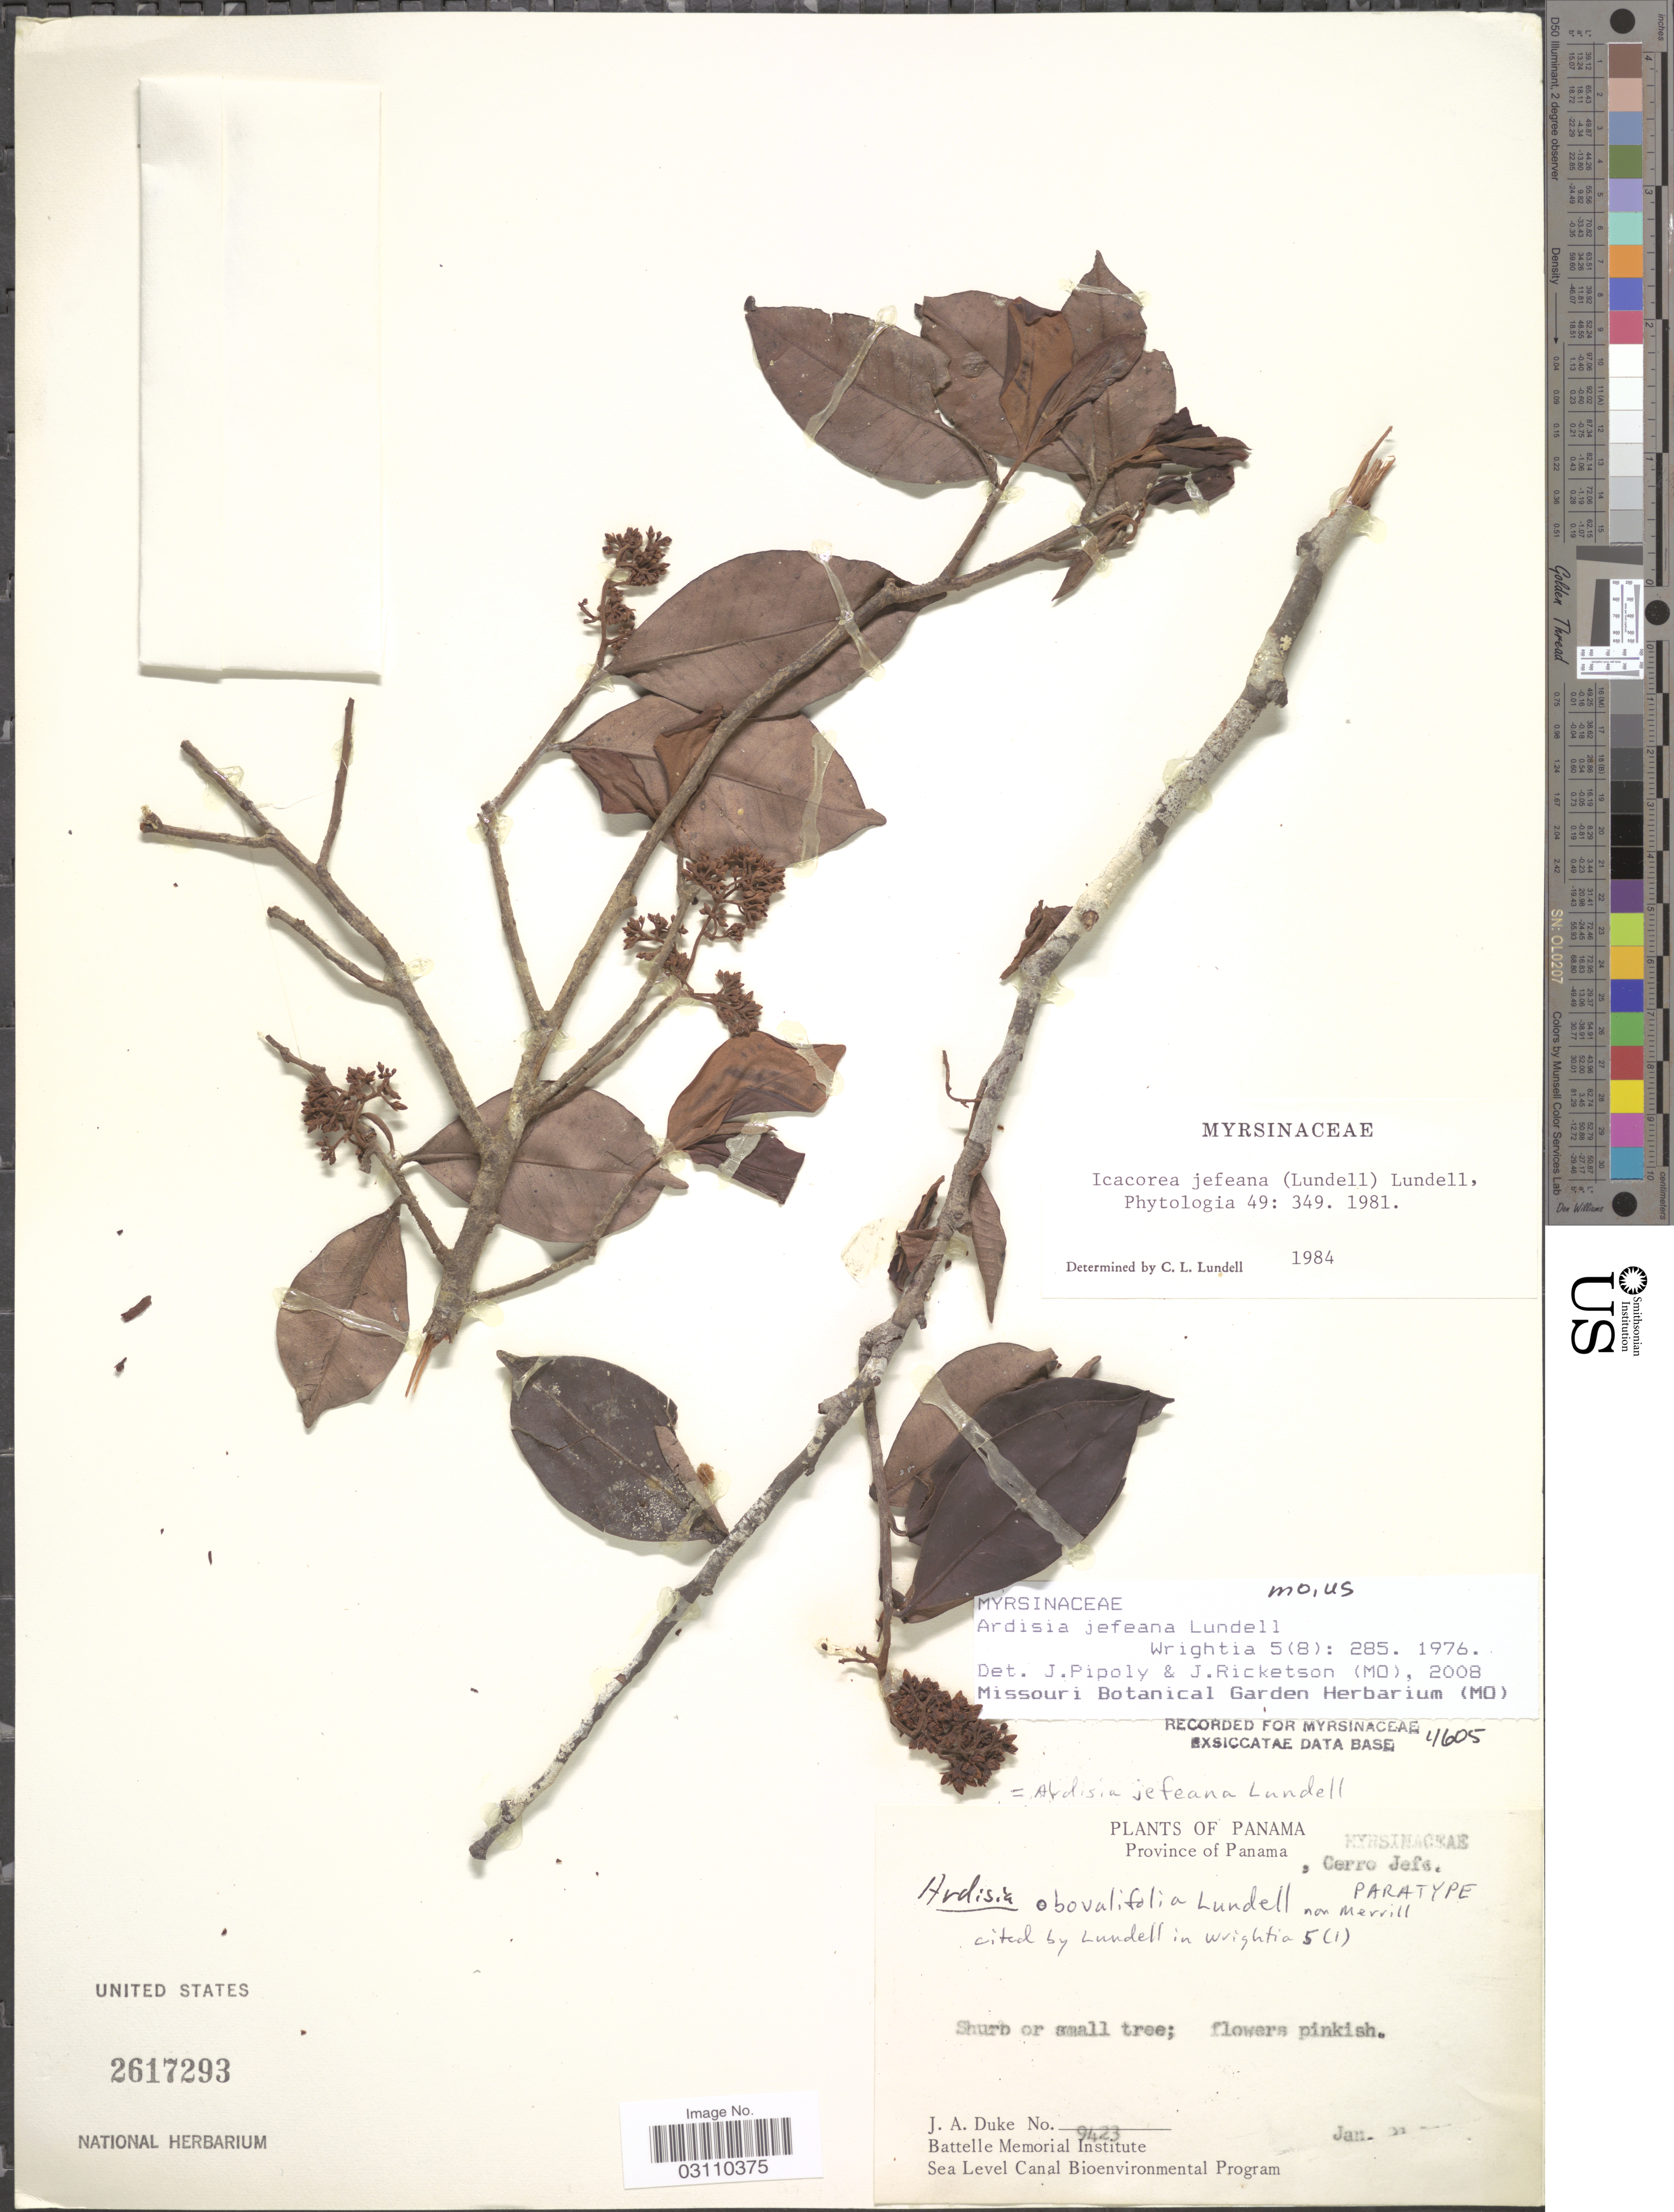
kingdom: Plantae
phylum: Tracheophyta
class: Magnoliopsida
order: Ericales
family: Primulaceae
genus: Ardisia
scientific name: Ardisia jefeana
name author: Lundell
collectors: J. A. Duke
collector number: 9423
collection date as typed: Jan. !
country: Panama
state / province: Panamá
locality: Cerro Jefe.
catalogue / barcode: US 2617293